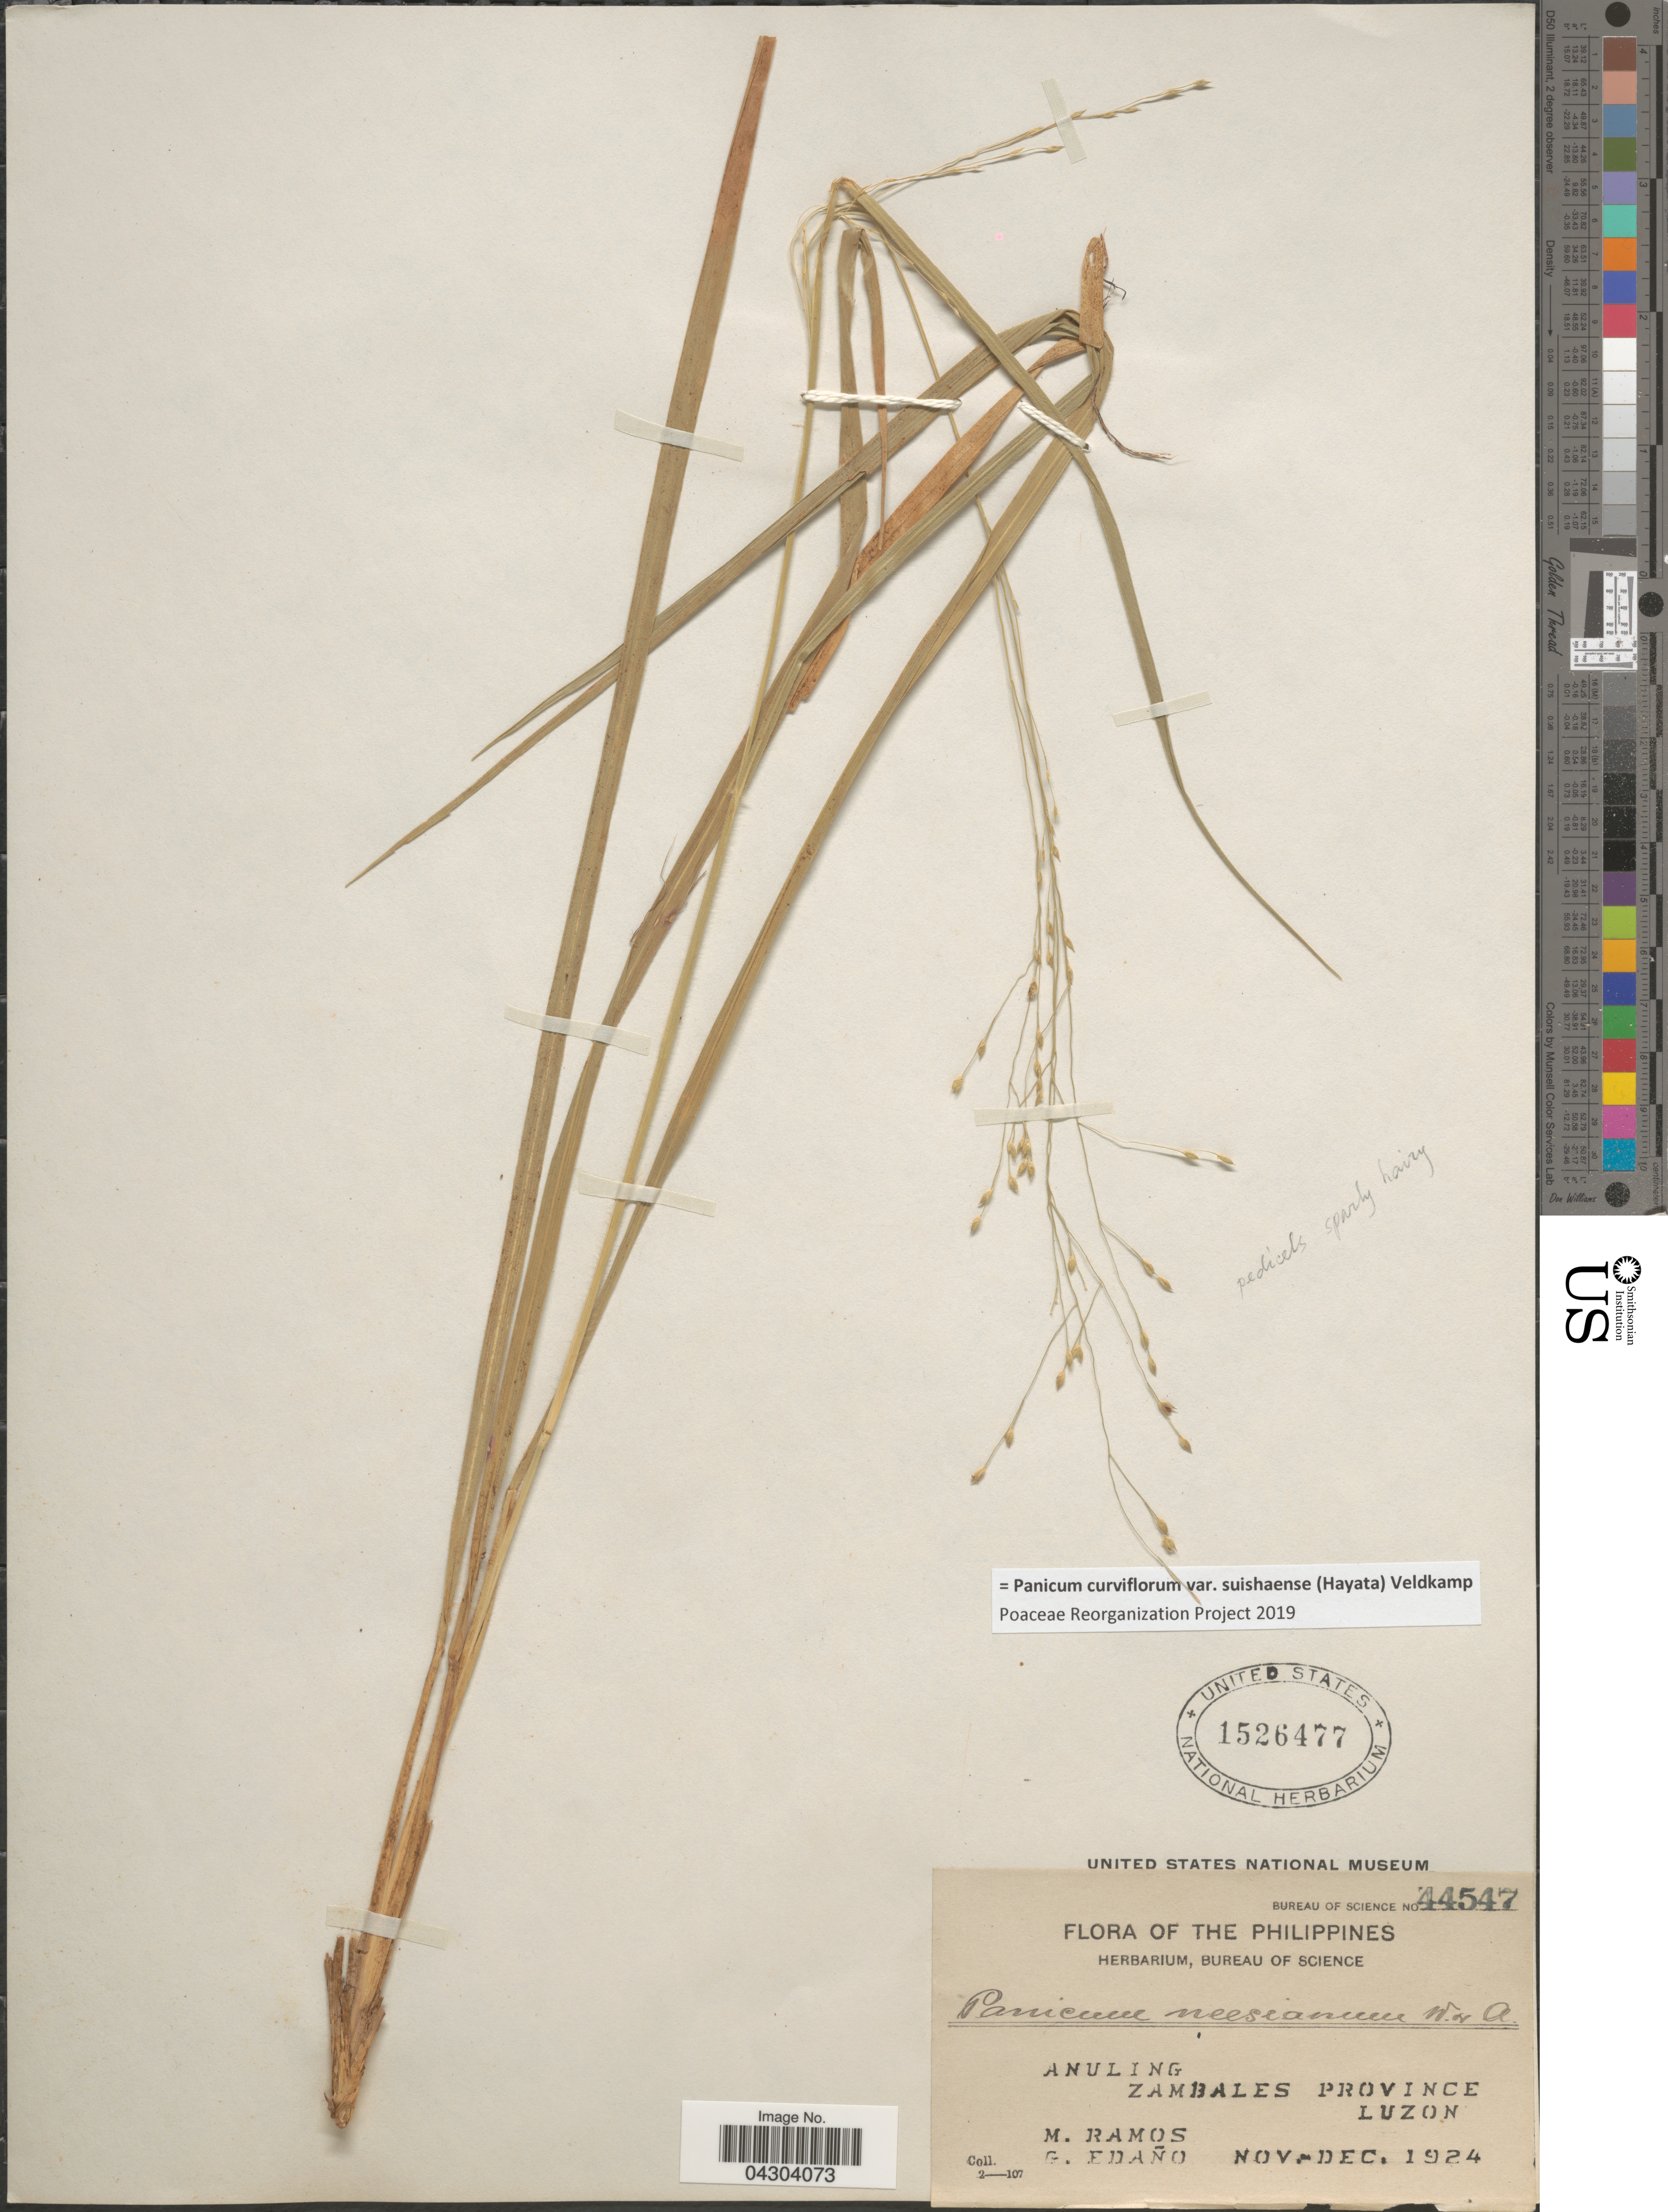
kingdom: Plantae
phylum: Tracheophyta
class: Liliopsida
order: Poales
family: Poaceae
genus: Panicum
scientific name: Panicum curviflorum var. suishaense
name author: (Hayata) Veldkamp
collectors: M. Ramos & G. Edaño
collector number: Bureau of Science 44547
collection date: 1924-11/1924-12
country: Philippines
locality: Anuling. Zambales Province. Luzon.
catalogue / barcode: US 1526477